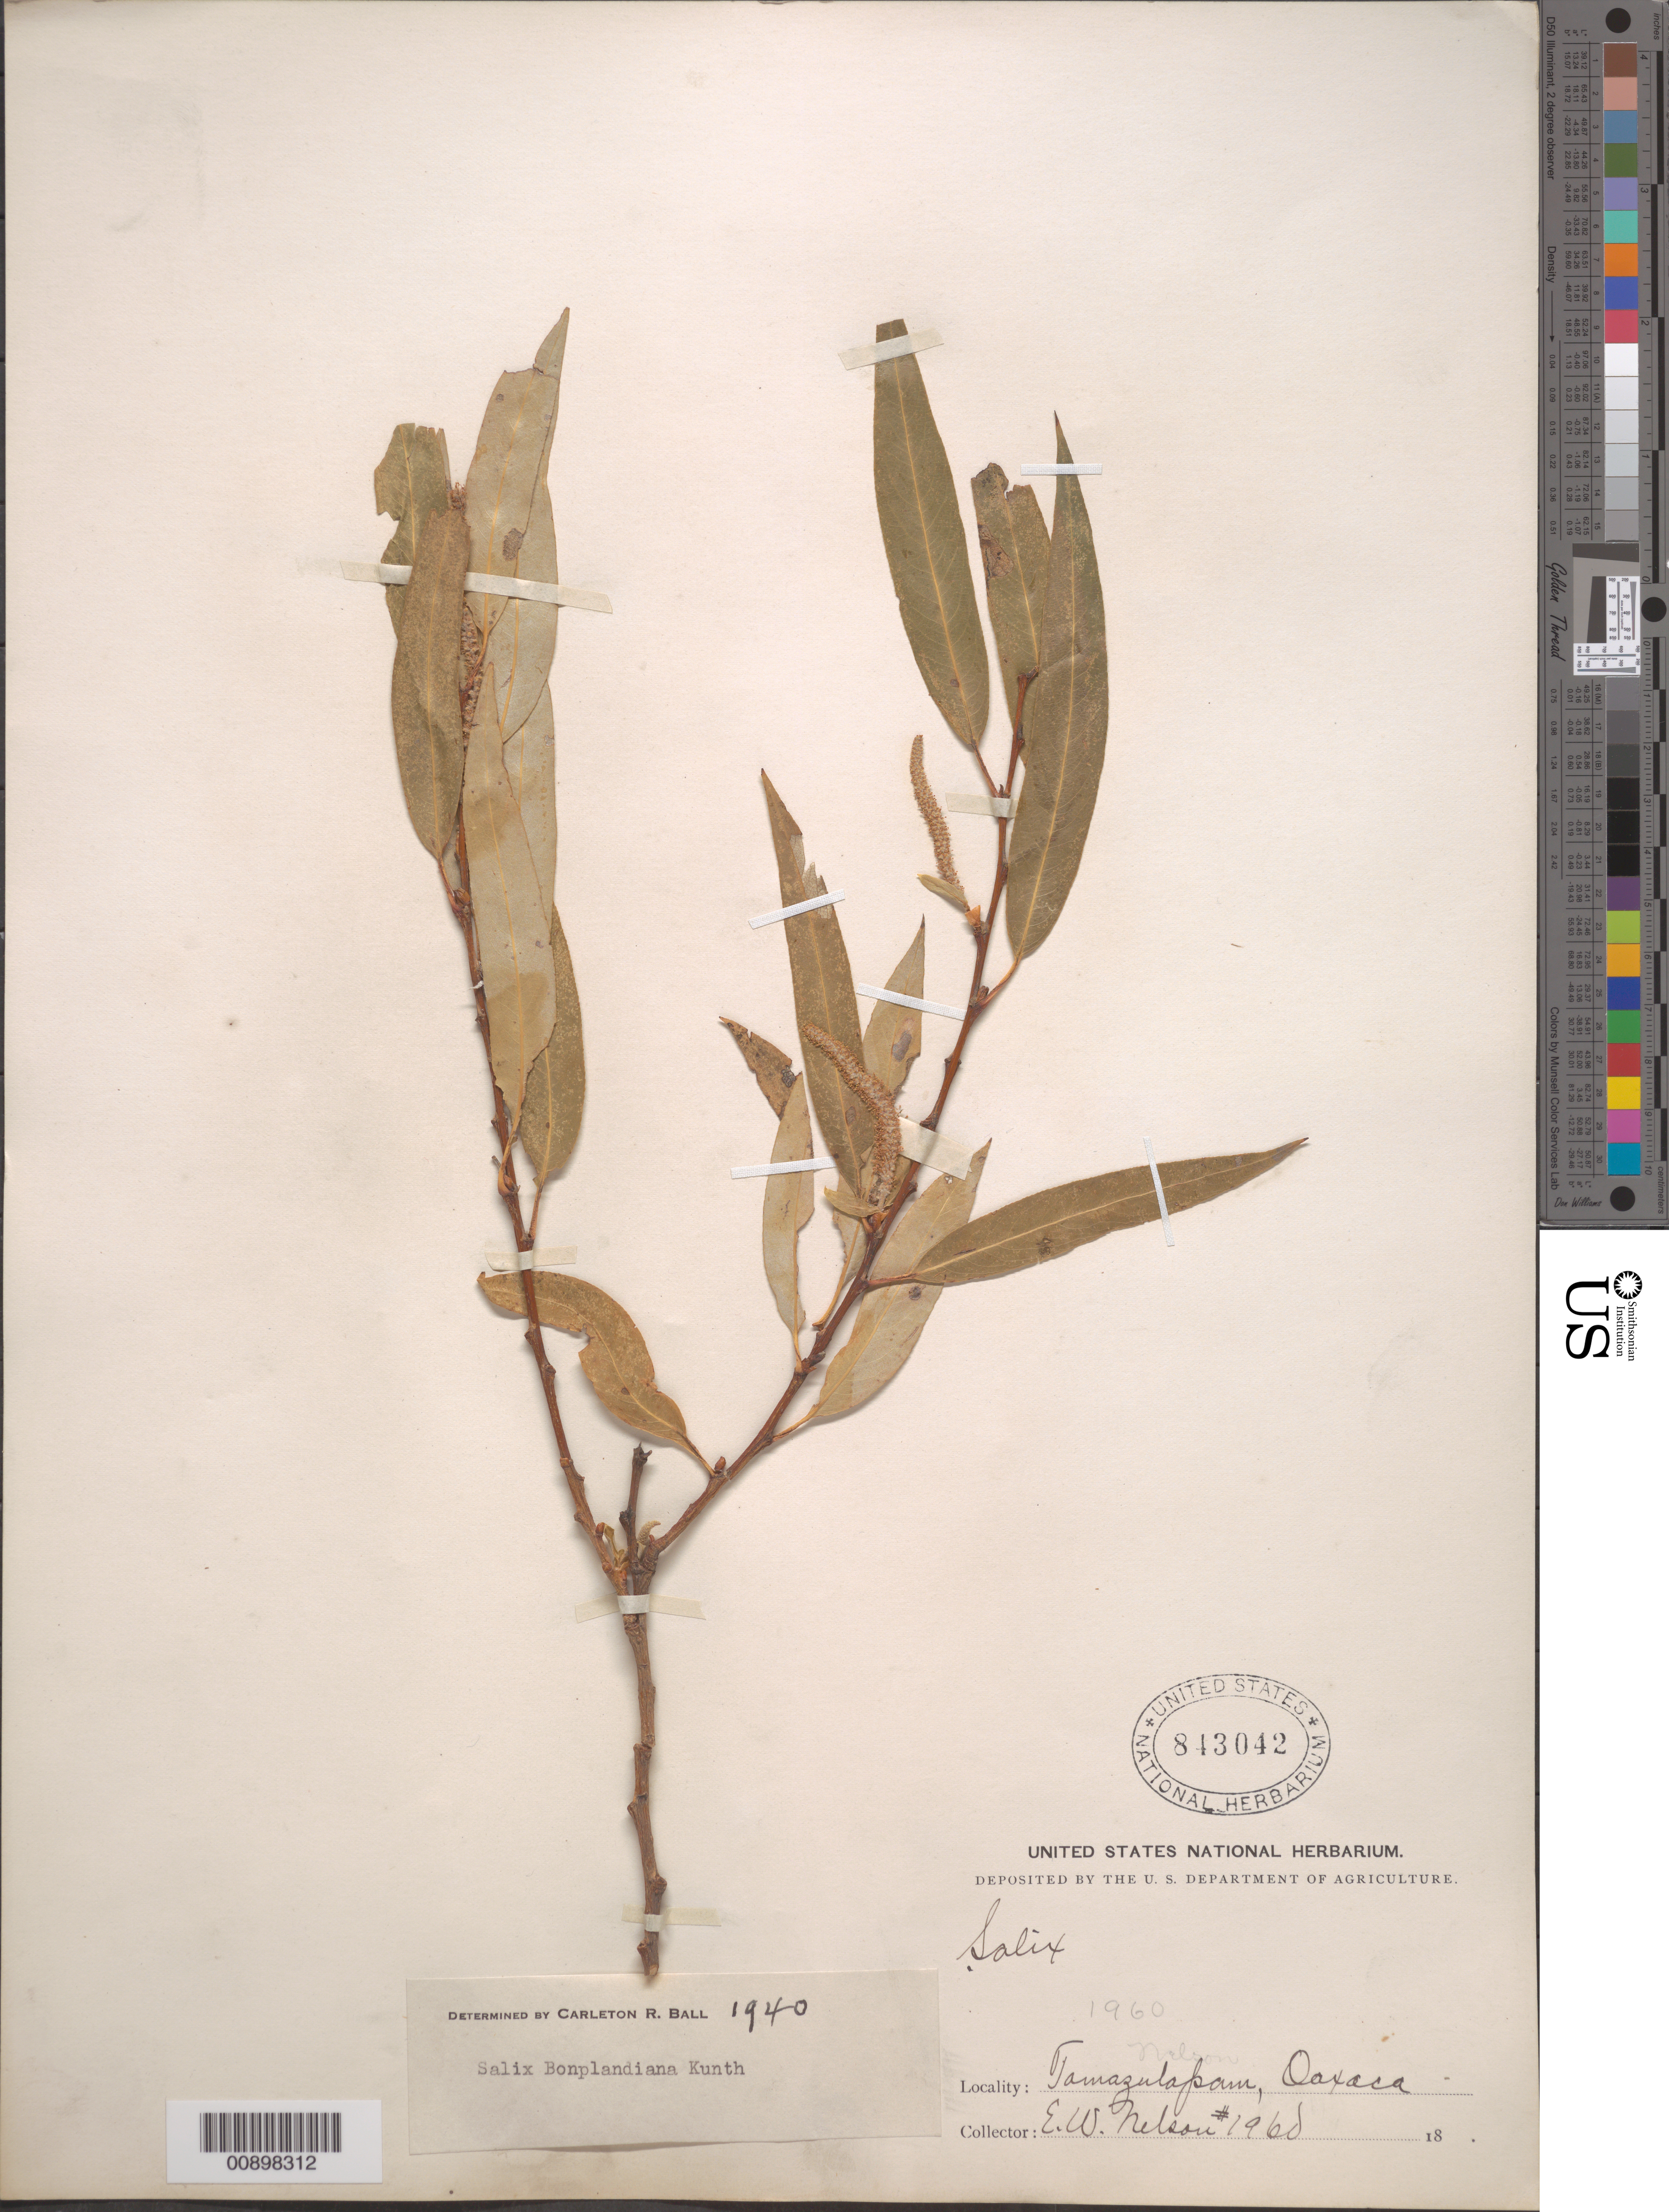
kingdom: Plantae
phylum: Tracheophyta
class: Magnoliopsida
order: Malpighiales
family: Salicaceae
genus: Salix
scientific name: Salix bonplandiana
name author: Kunth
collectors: E. W. Nelson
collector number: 1960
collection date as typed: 18--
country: Mexico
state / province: Oaxaca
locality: Tamazulapam, Oaxaca.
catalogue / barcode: US 843042